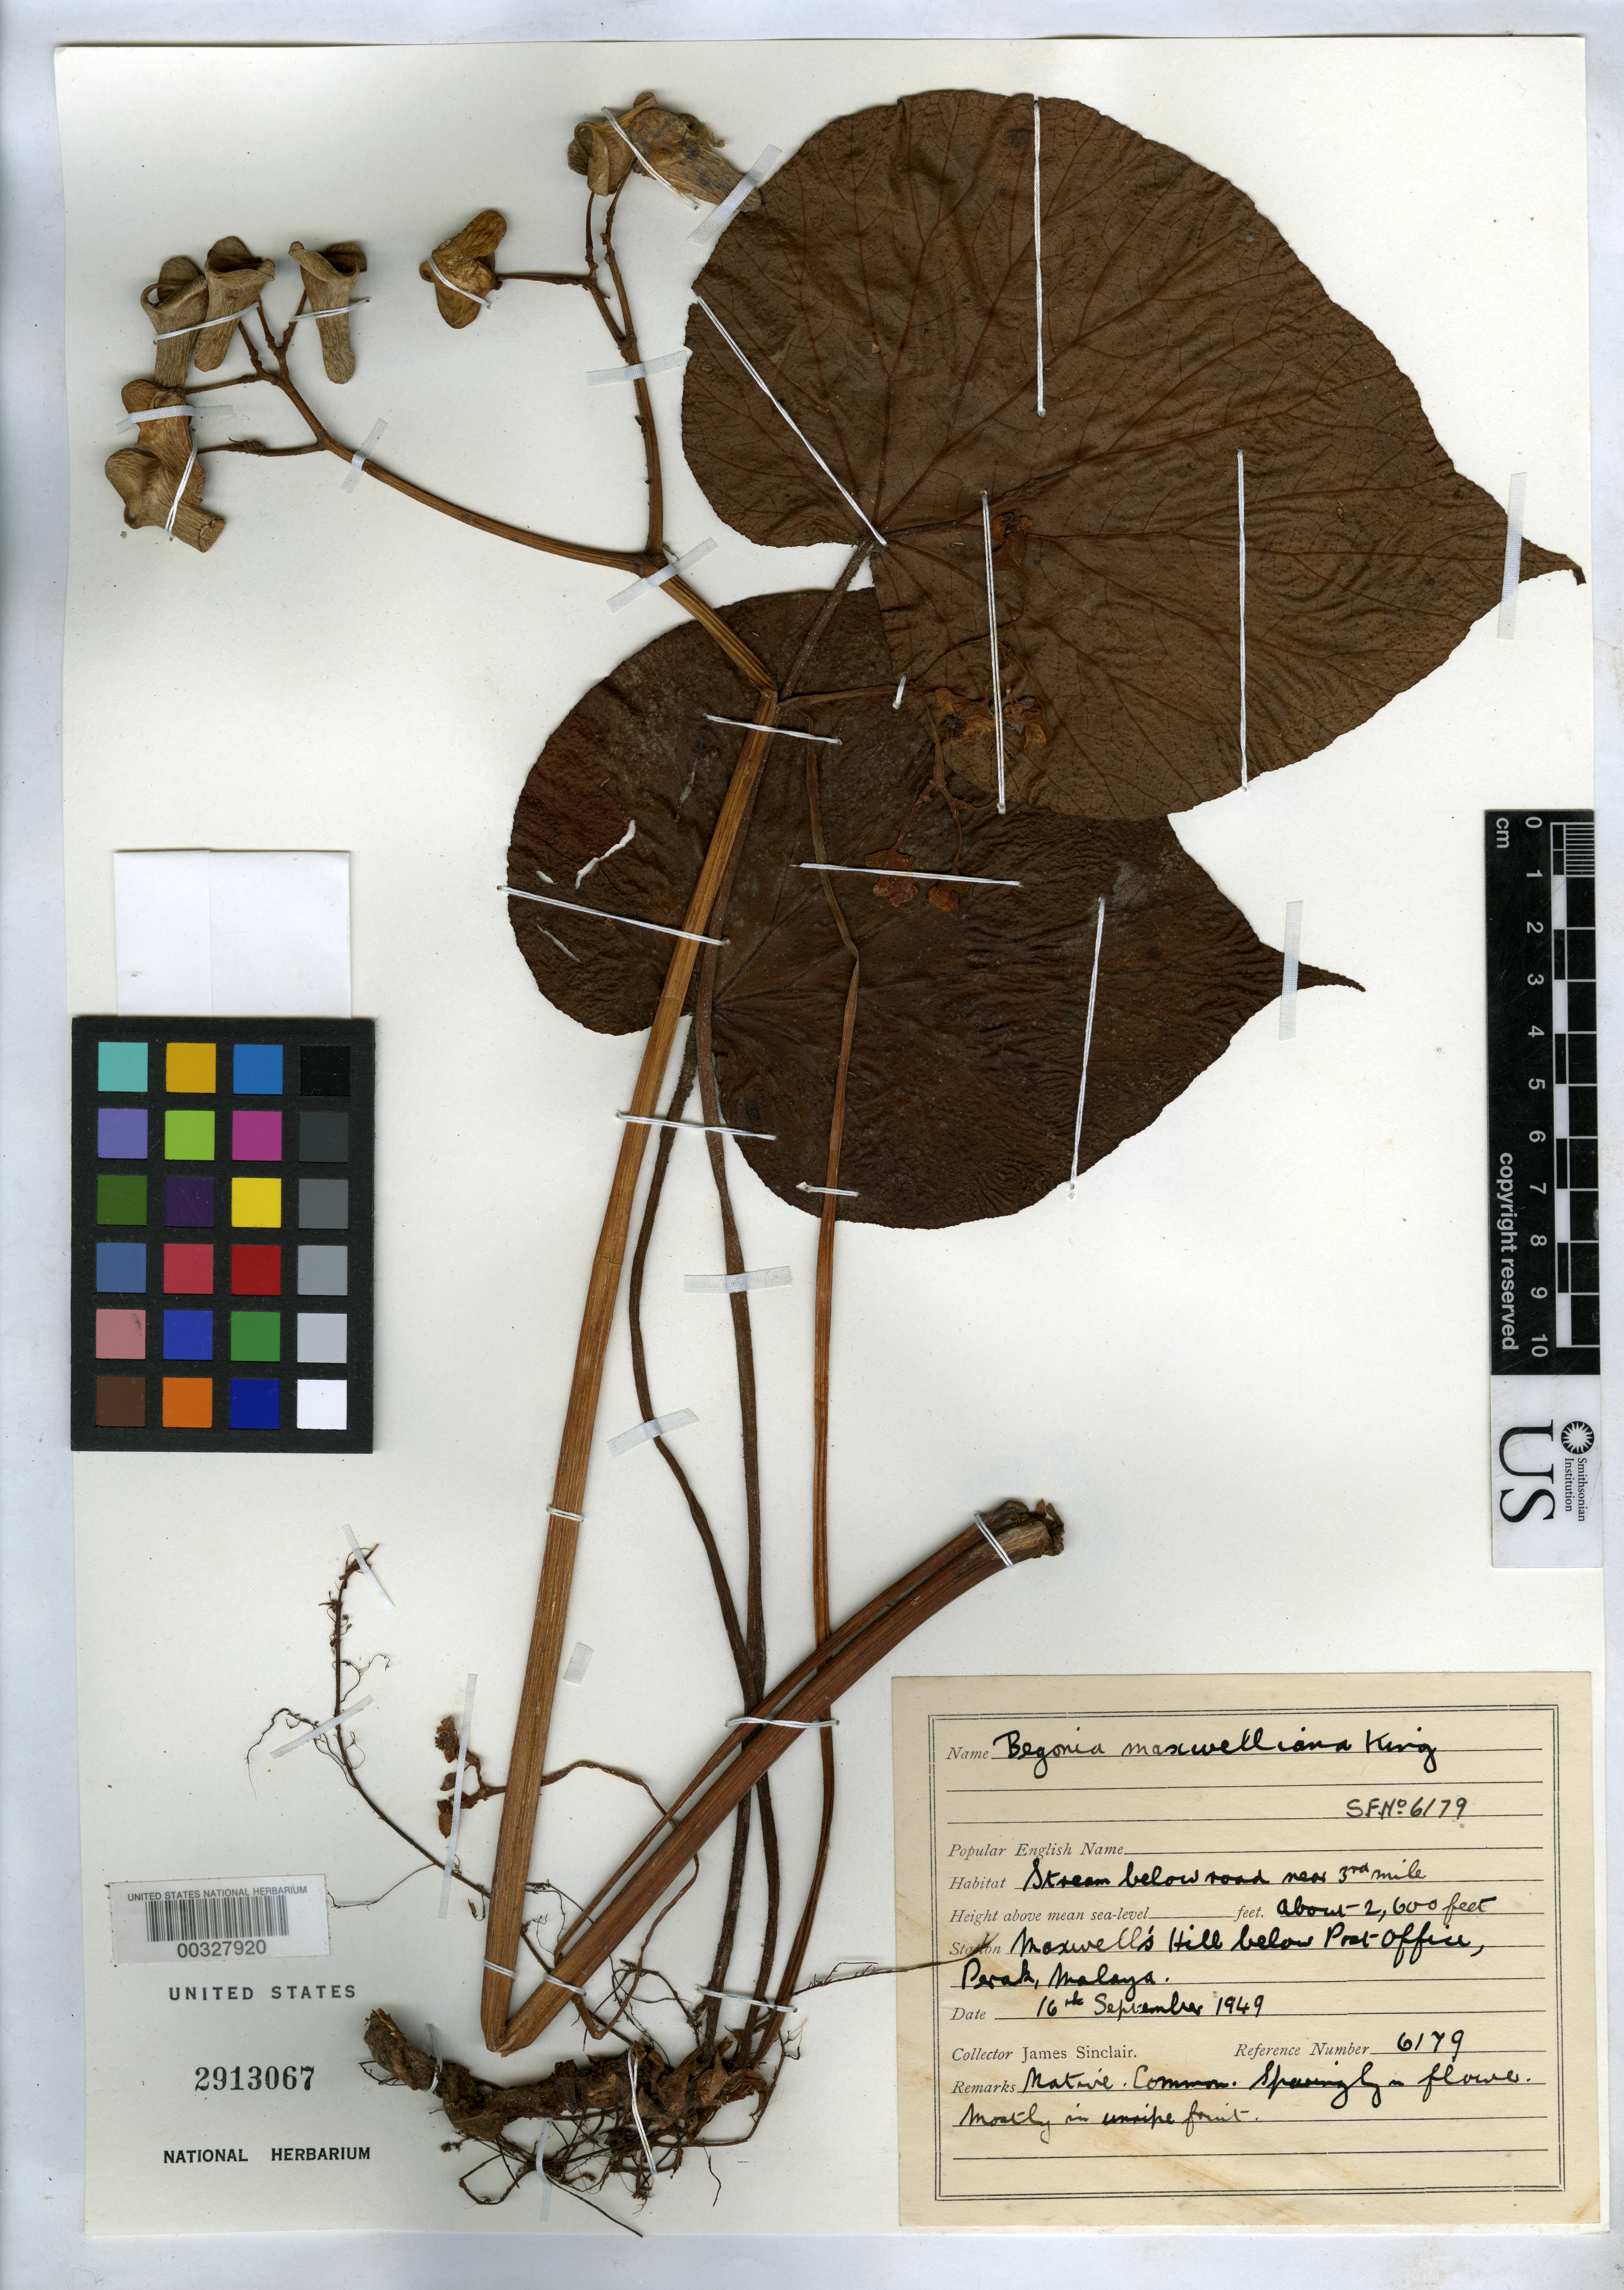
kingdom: Plantae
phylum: Tracheophyta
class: Magnoliopsida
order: Cucurbitales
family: Begoniaceae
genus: Begonia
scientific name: Begonia maxwelliana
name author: King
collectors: J. Sinclair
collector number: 6179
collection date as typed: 16 Sep 1949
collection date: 1949-09-16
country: Malaysia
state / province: Perak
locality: Maxwell's hill below post office [Malay Peninsula]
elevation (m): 792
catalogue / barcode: US 2913067